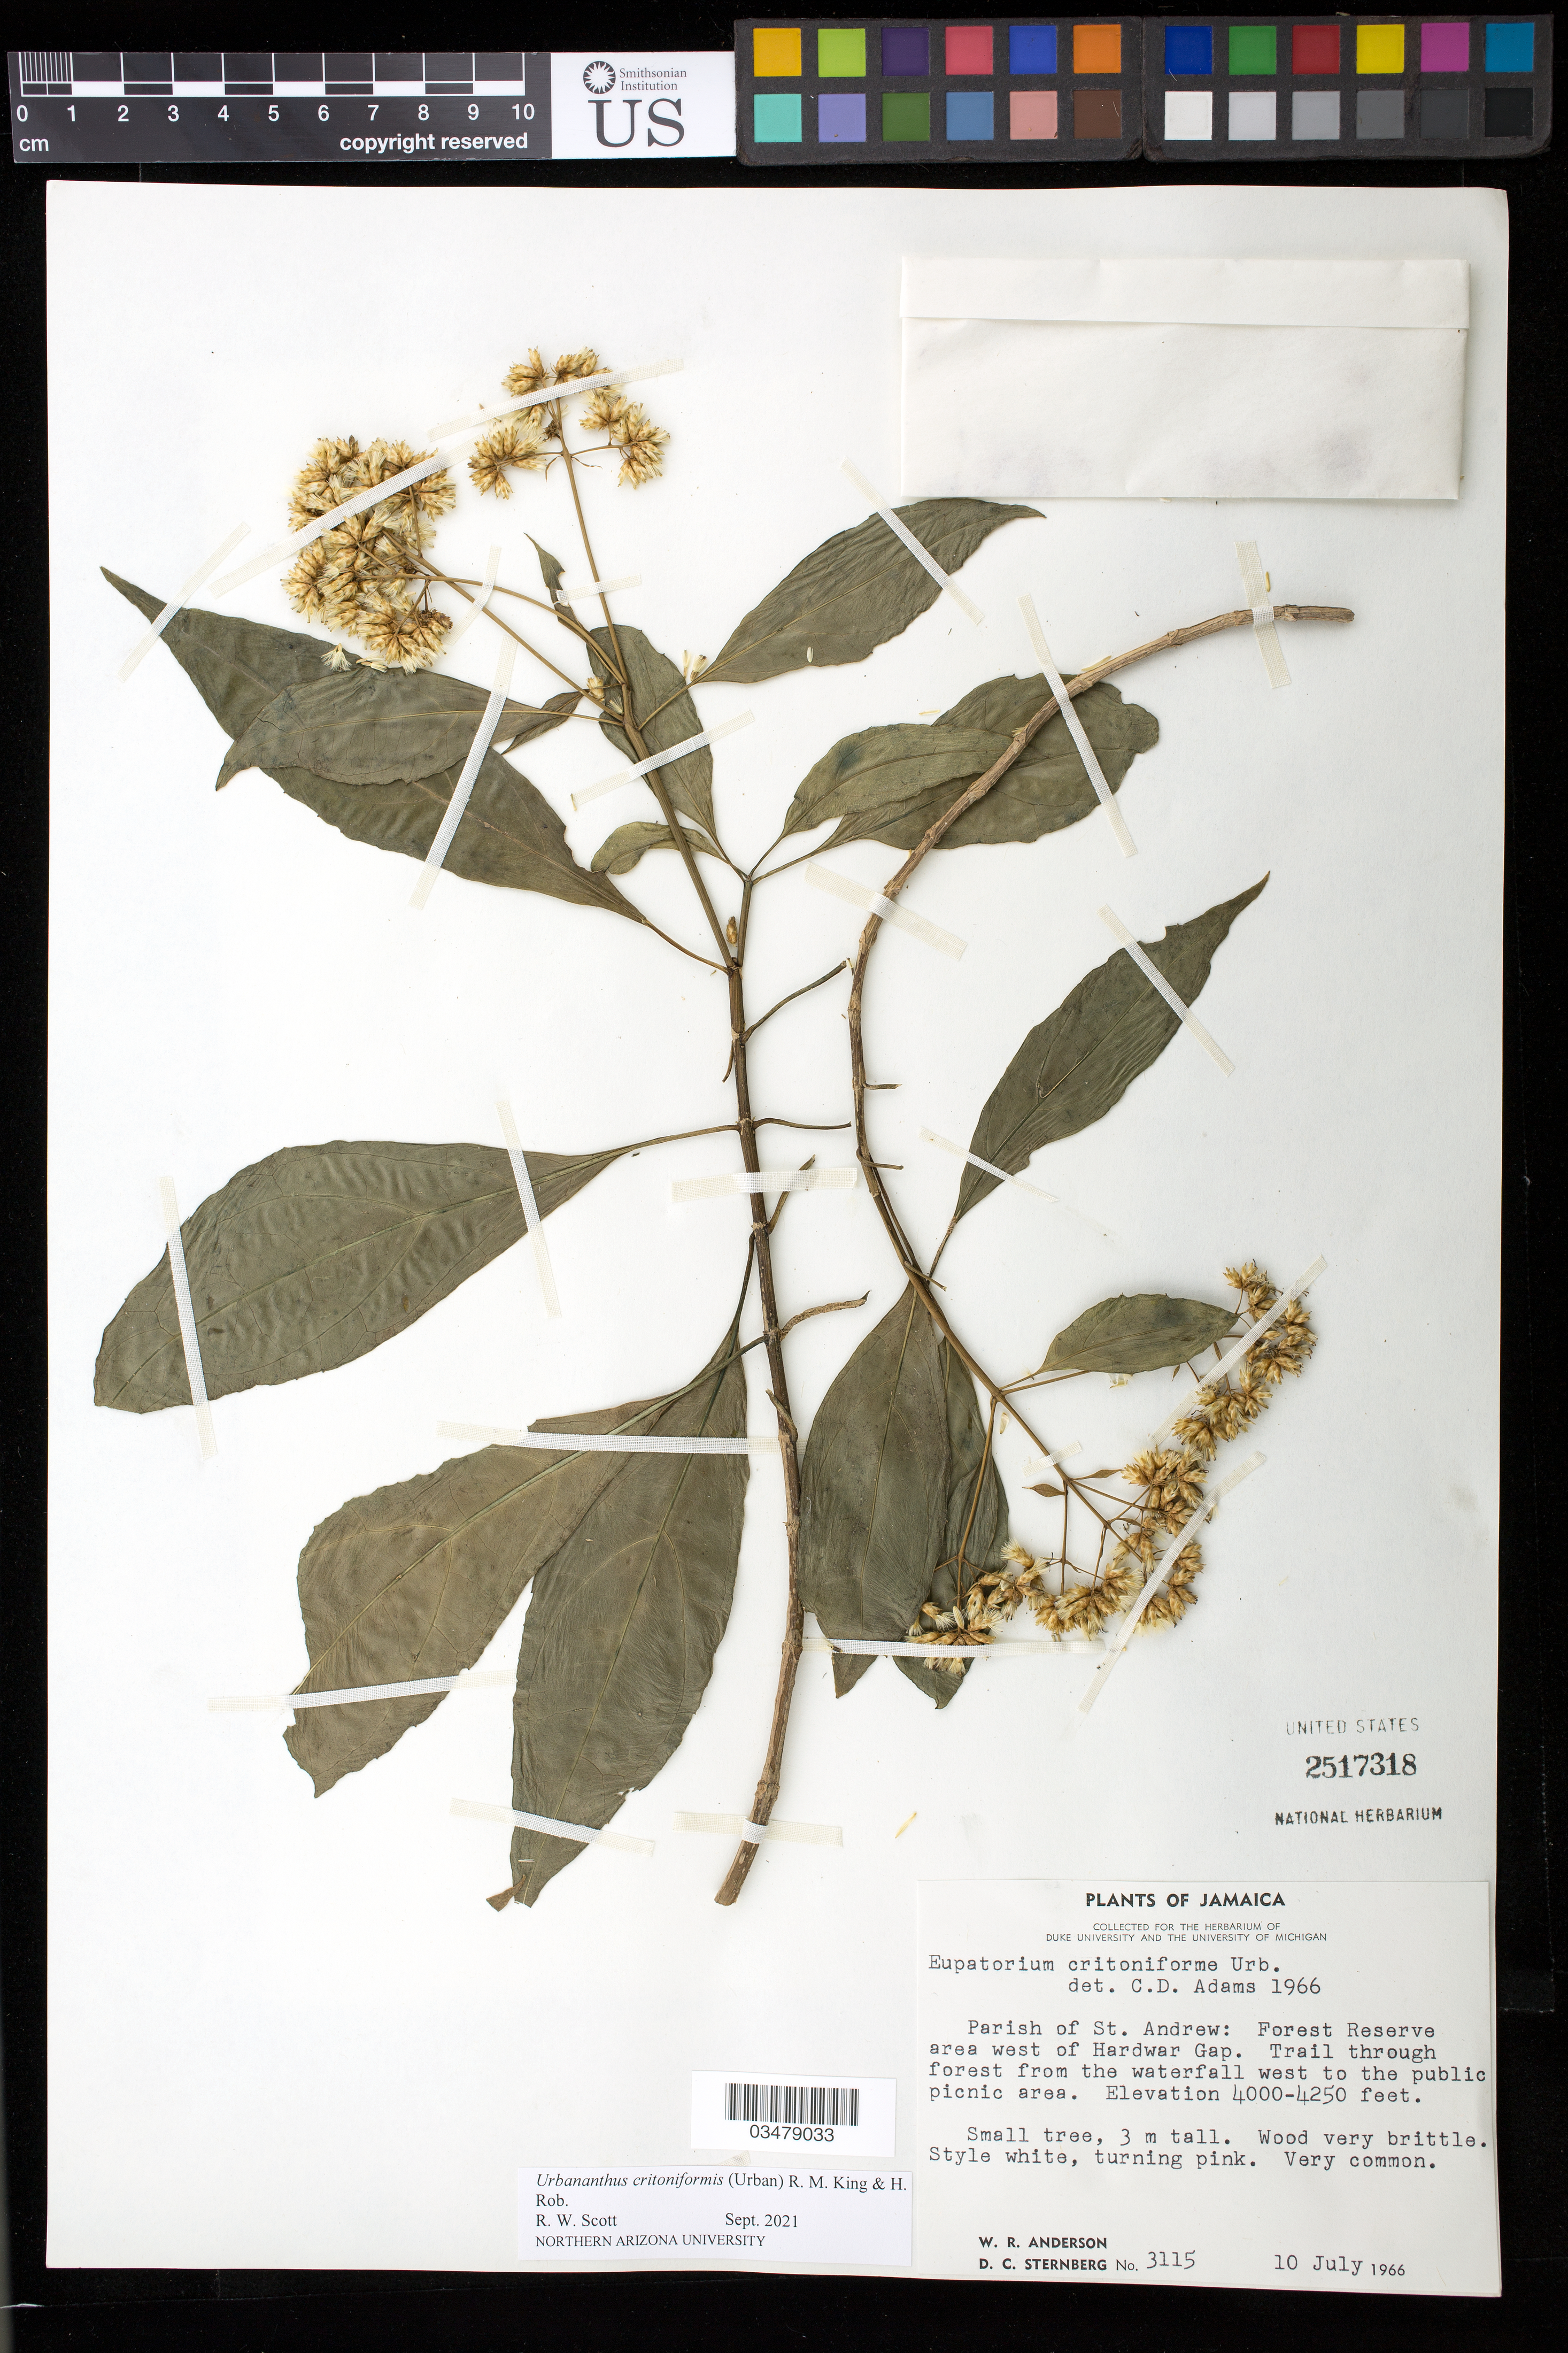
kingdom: Plantae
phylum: Tracheophyta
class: Magnoliopsida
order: Asterales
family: Asteraceae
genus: Urbananthus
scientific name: Urbananthus critoniforme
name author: (Urb.) R.M. King & H. Rob.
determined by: Scott, R. W.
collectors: W. R. Anderson & D. Sternberg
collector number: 3115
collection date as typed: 10 Jul 1966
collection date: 1966-07-10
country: Jamaica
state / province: Saint Andrew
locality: Forest Reserve area west of Hardwater Gap. Trail through forest from the waterfall west to the public picnic area.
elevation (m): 1219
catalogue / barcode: US 2517318